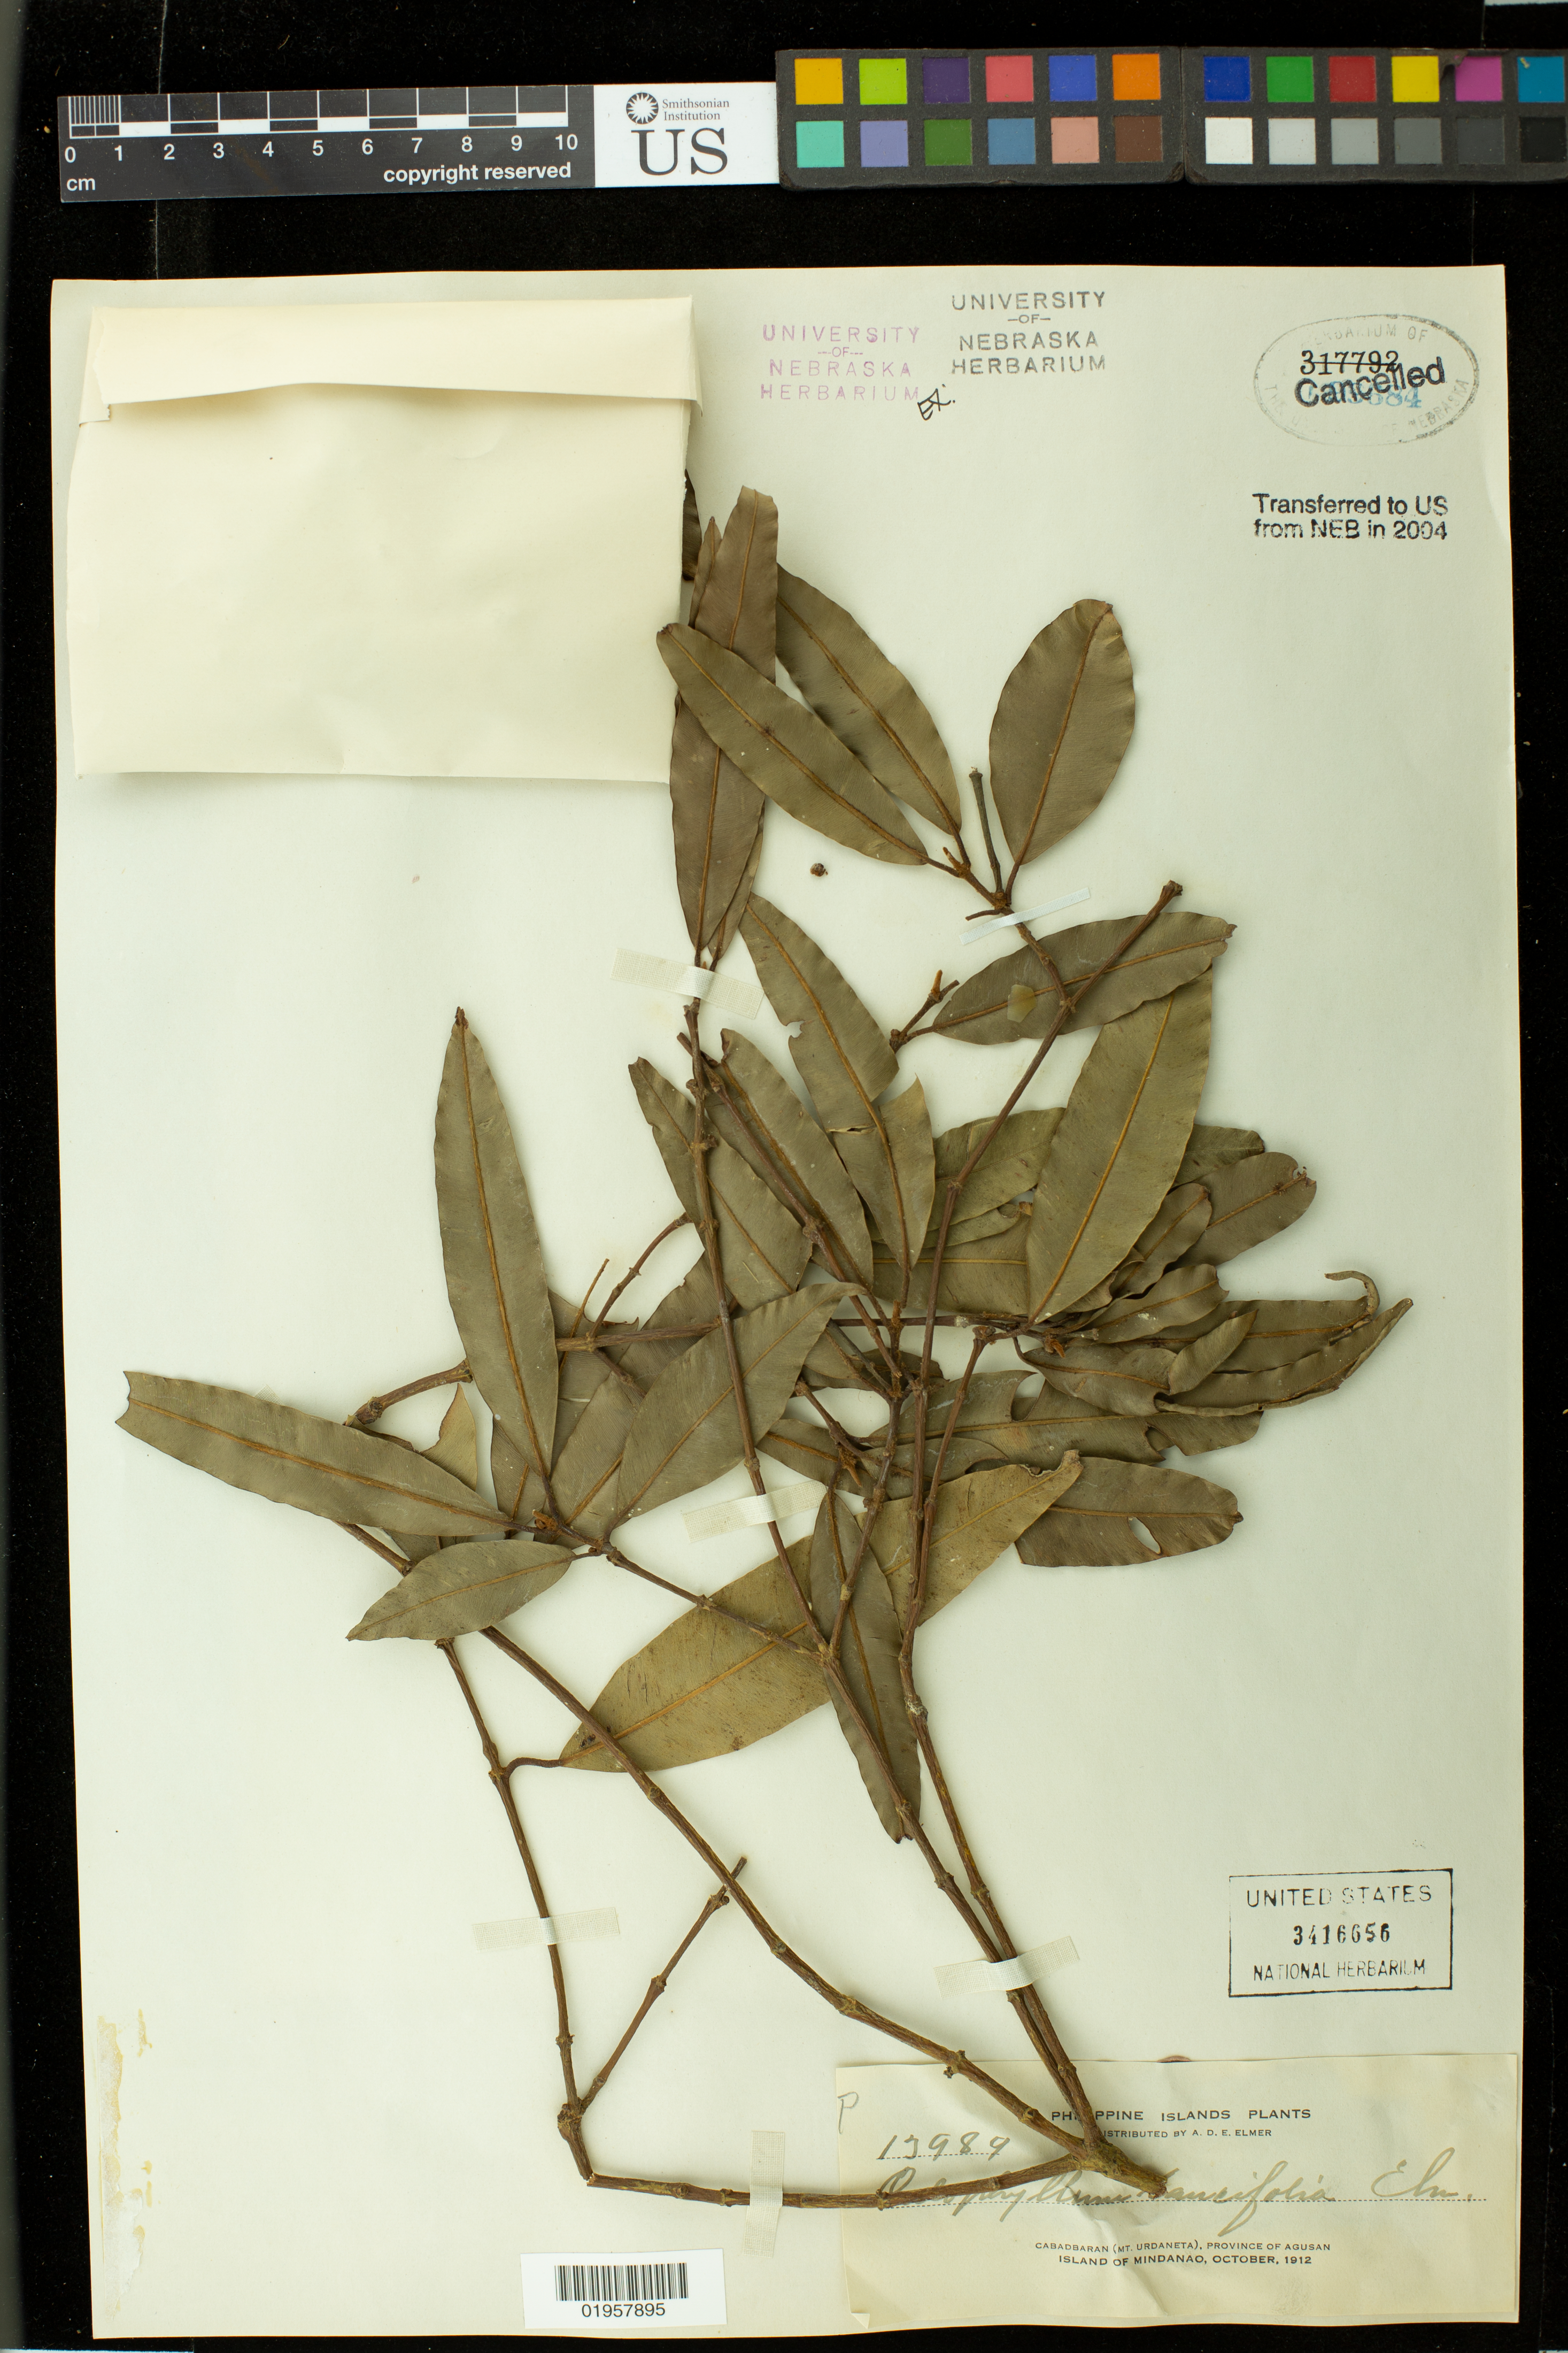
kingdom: Plantae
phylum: Tracheophyta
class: Magnoliopsida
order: Malpighiales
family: Calophyllaceae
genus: Calophyllum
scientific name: Calophyllum lancifolium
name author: Elmer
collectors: A. D. E. Elmer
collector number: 13989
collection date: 1912-10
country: Philippines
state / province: Caraga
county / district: Agusan del Norte / Agusan del Sur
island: Mindanao I.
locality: Cabadbaran (Mt. Urdaneta)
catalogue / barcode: US 3416656